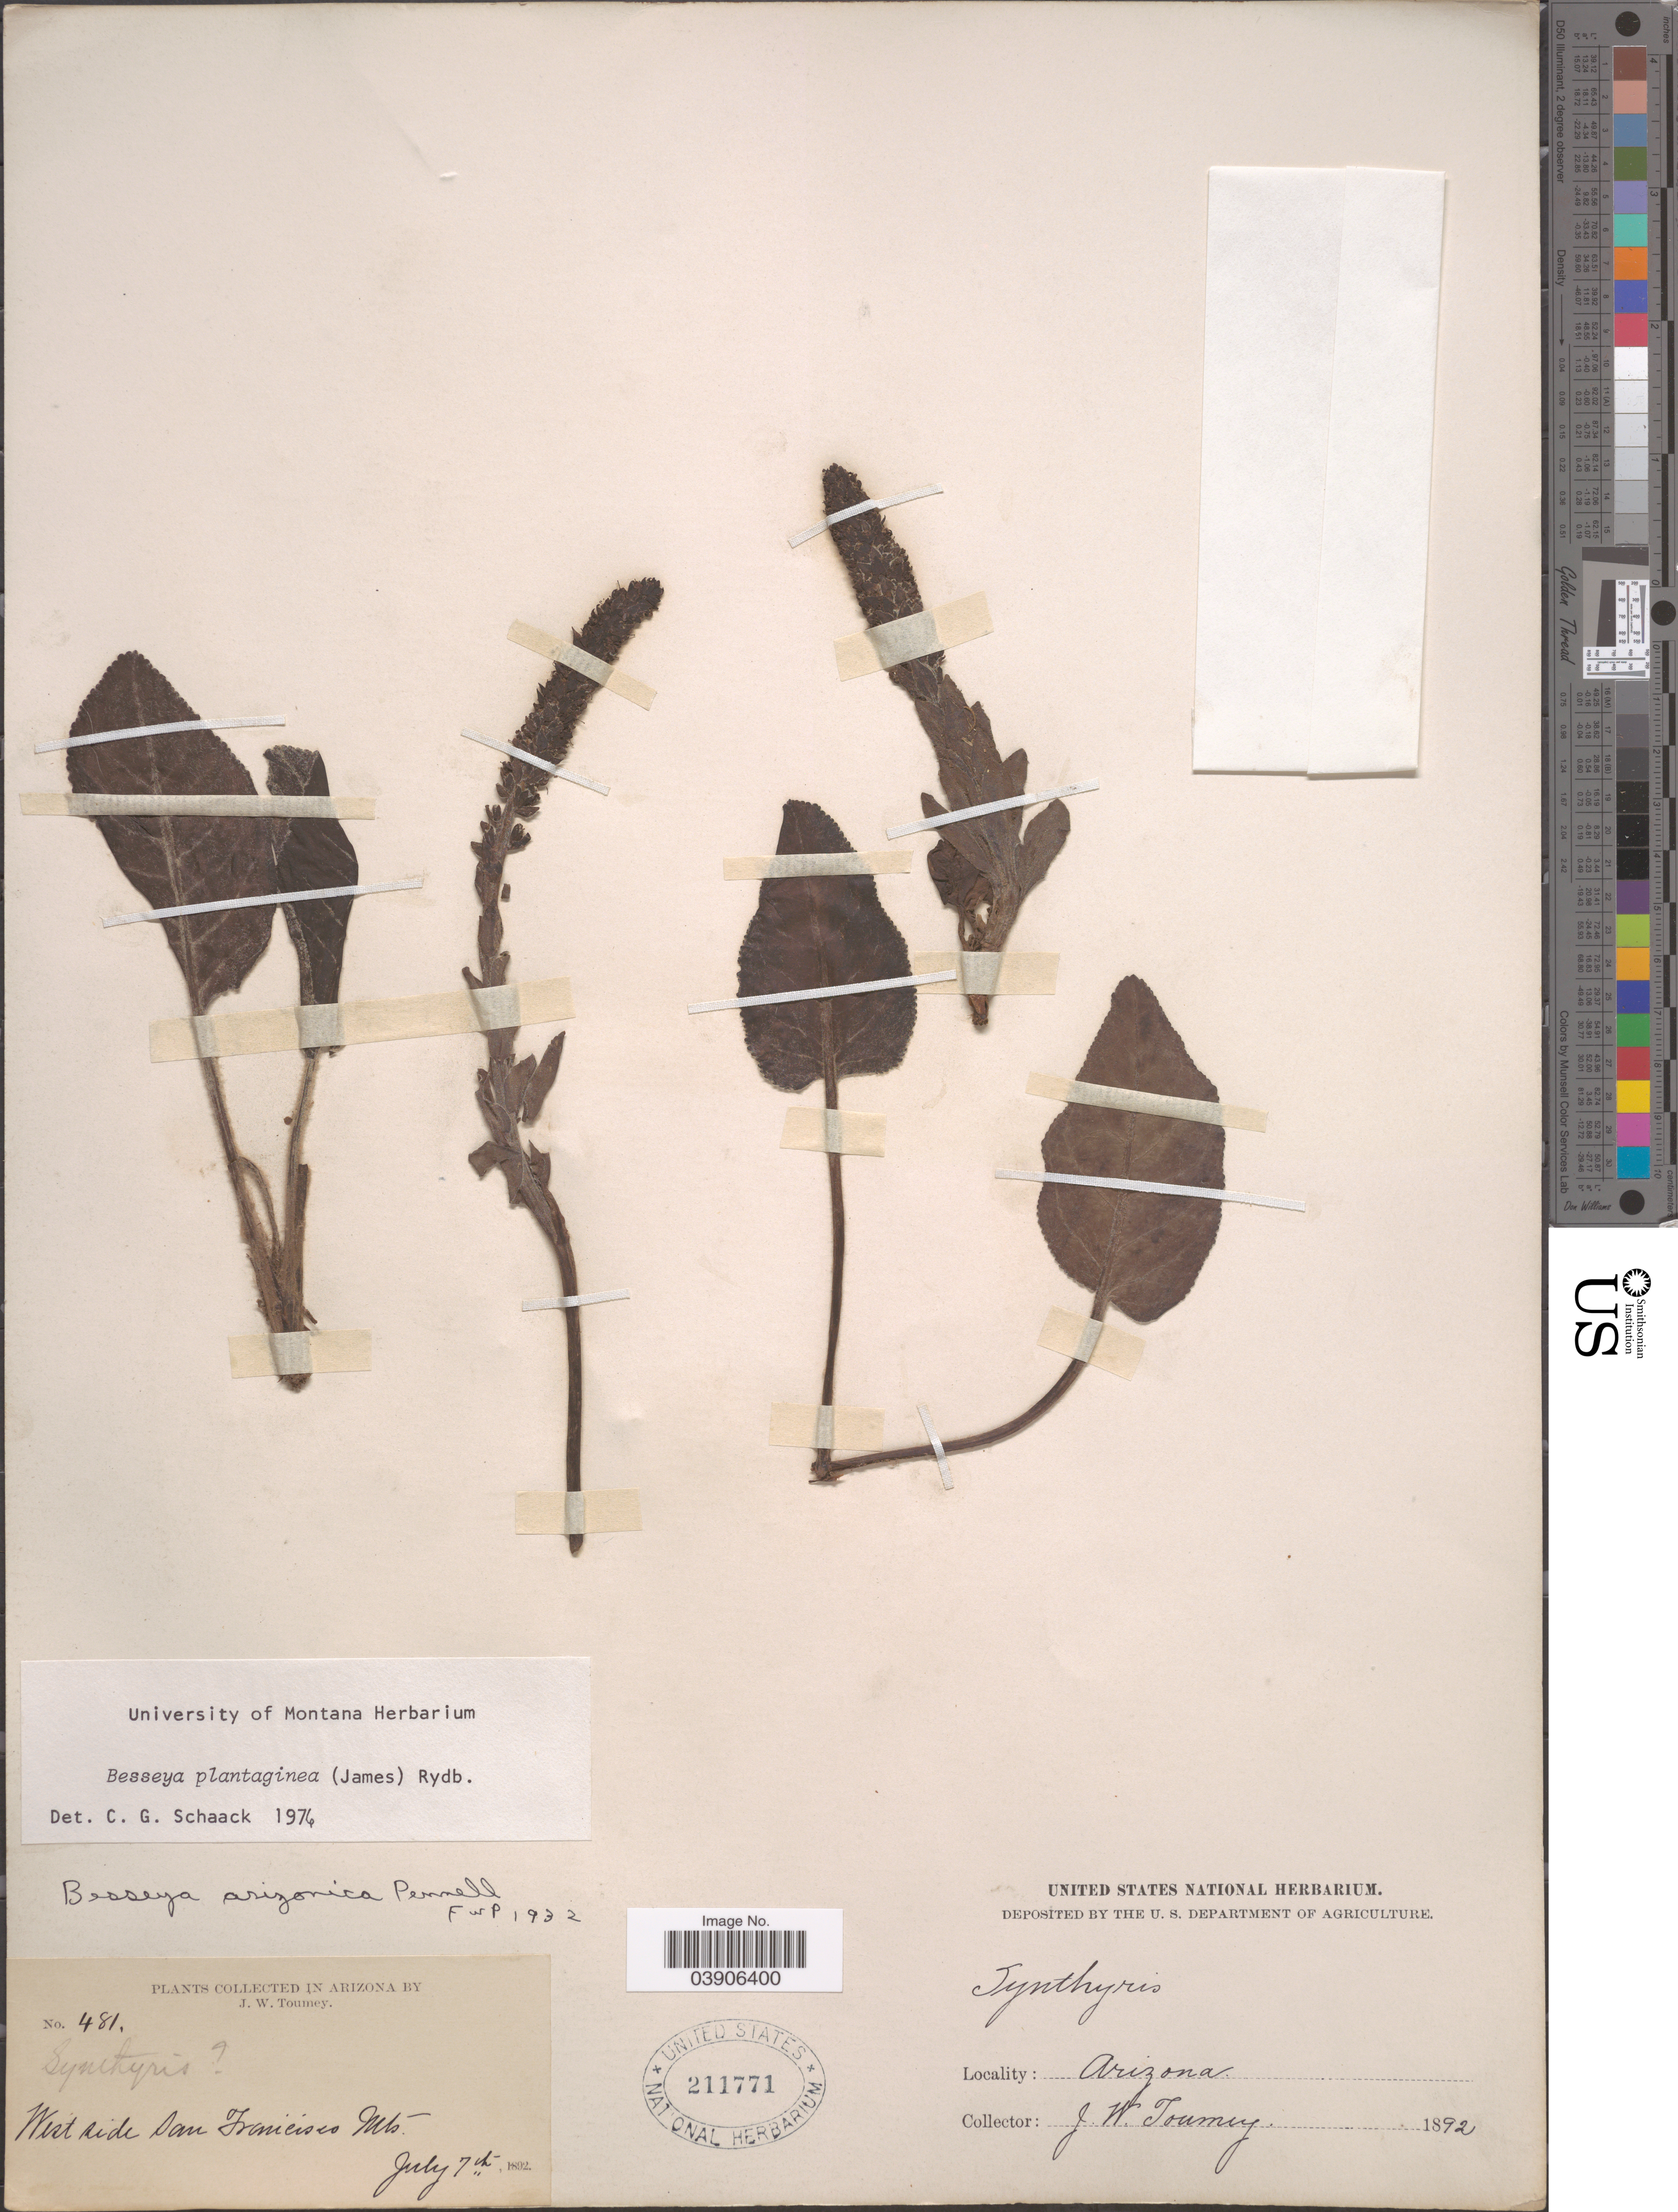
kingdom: Plantae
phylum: Tracheophyta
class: Magnoliopsida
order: Lamiales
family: Plantaginaceae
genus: Synthyris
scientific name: Synthyris plantaginea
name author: (E. James) Benth.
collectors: J. W. Toumey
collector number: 481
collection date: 1892-07-07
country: United States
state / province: Arizona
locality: West side of San Francisco Mts.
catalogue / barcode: US 211771